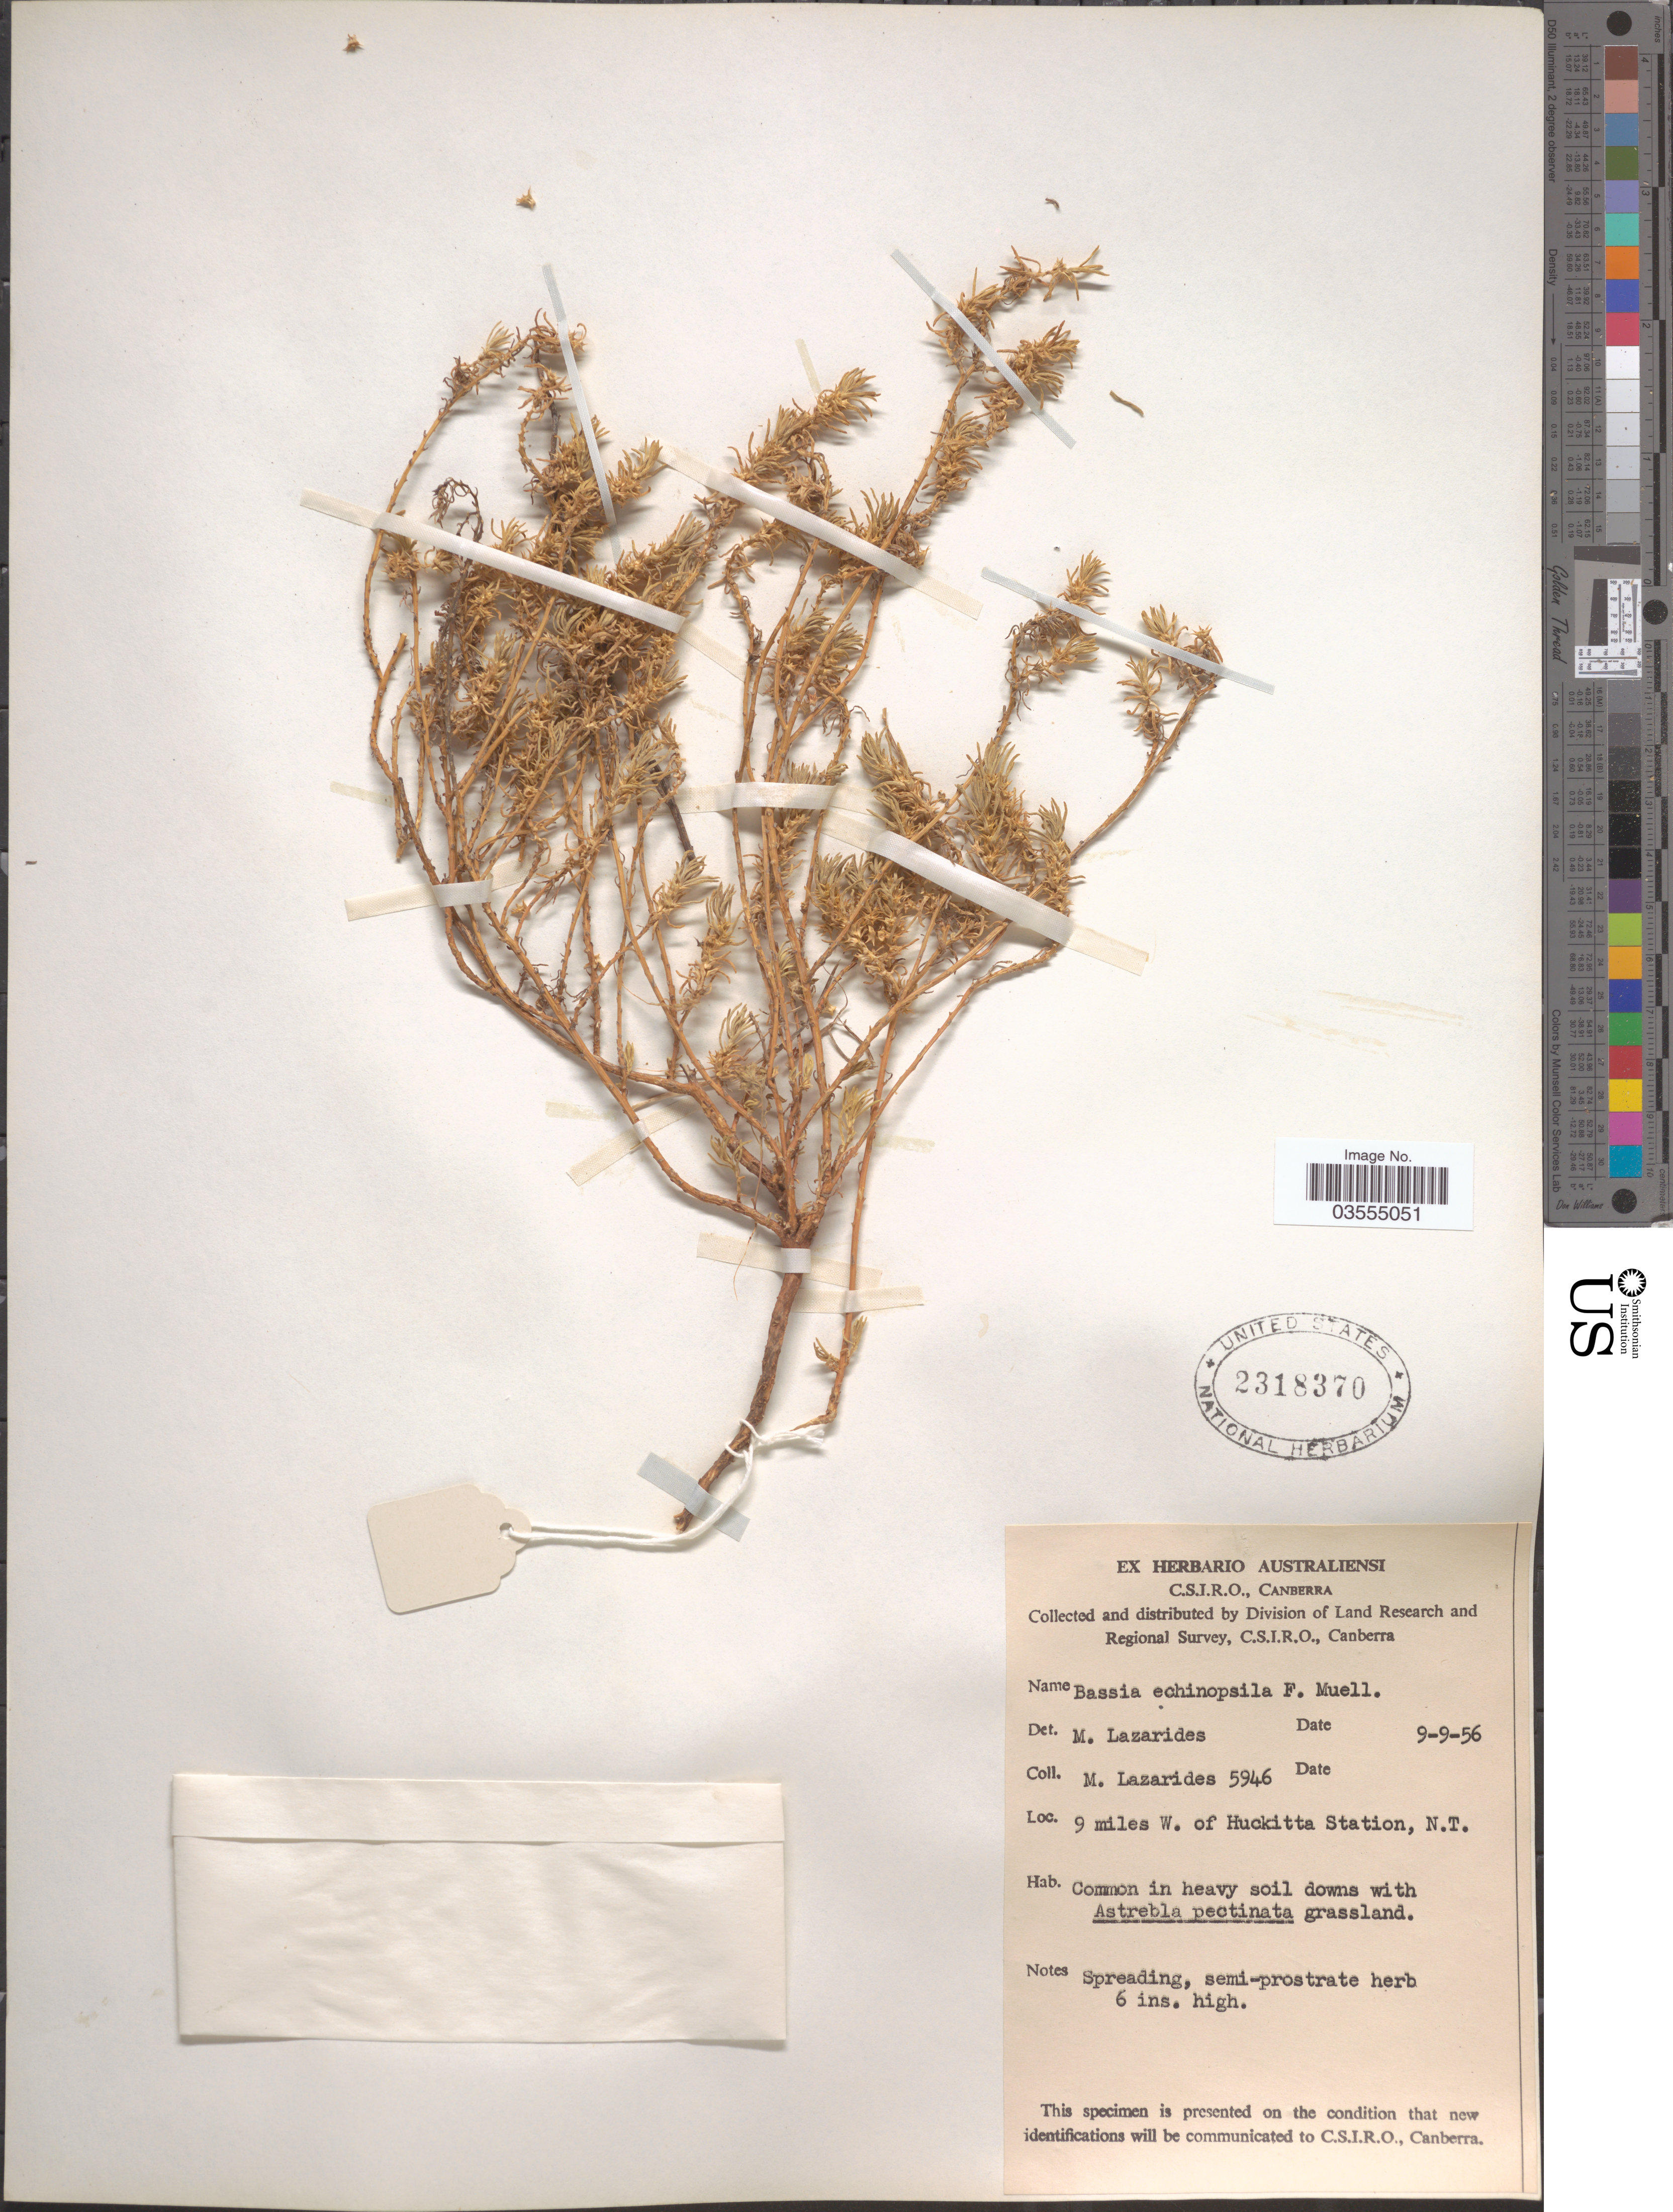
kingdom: Plantae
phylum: Tracheophyta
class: Magnoliopsida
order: Caryophyllales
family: Amaranthaceae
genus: Sclerolaena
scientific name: Sclerolaena calcarata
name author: (Ising) A.J. Scott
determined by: Chinnock, R. J.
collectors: M. Lazarides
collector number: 5946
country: Australia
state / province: Northern Territory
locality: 9 miles W. of Huckitta Station.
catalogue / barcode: US 2318370